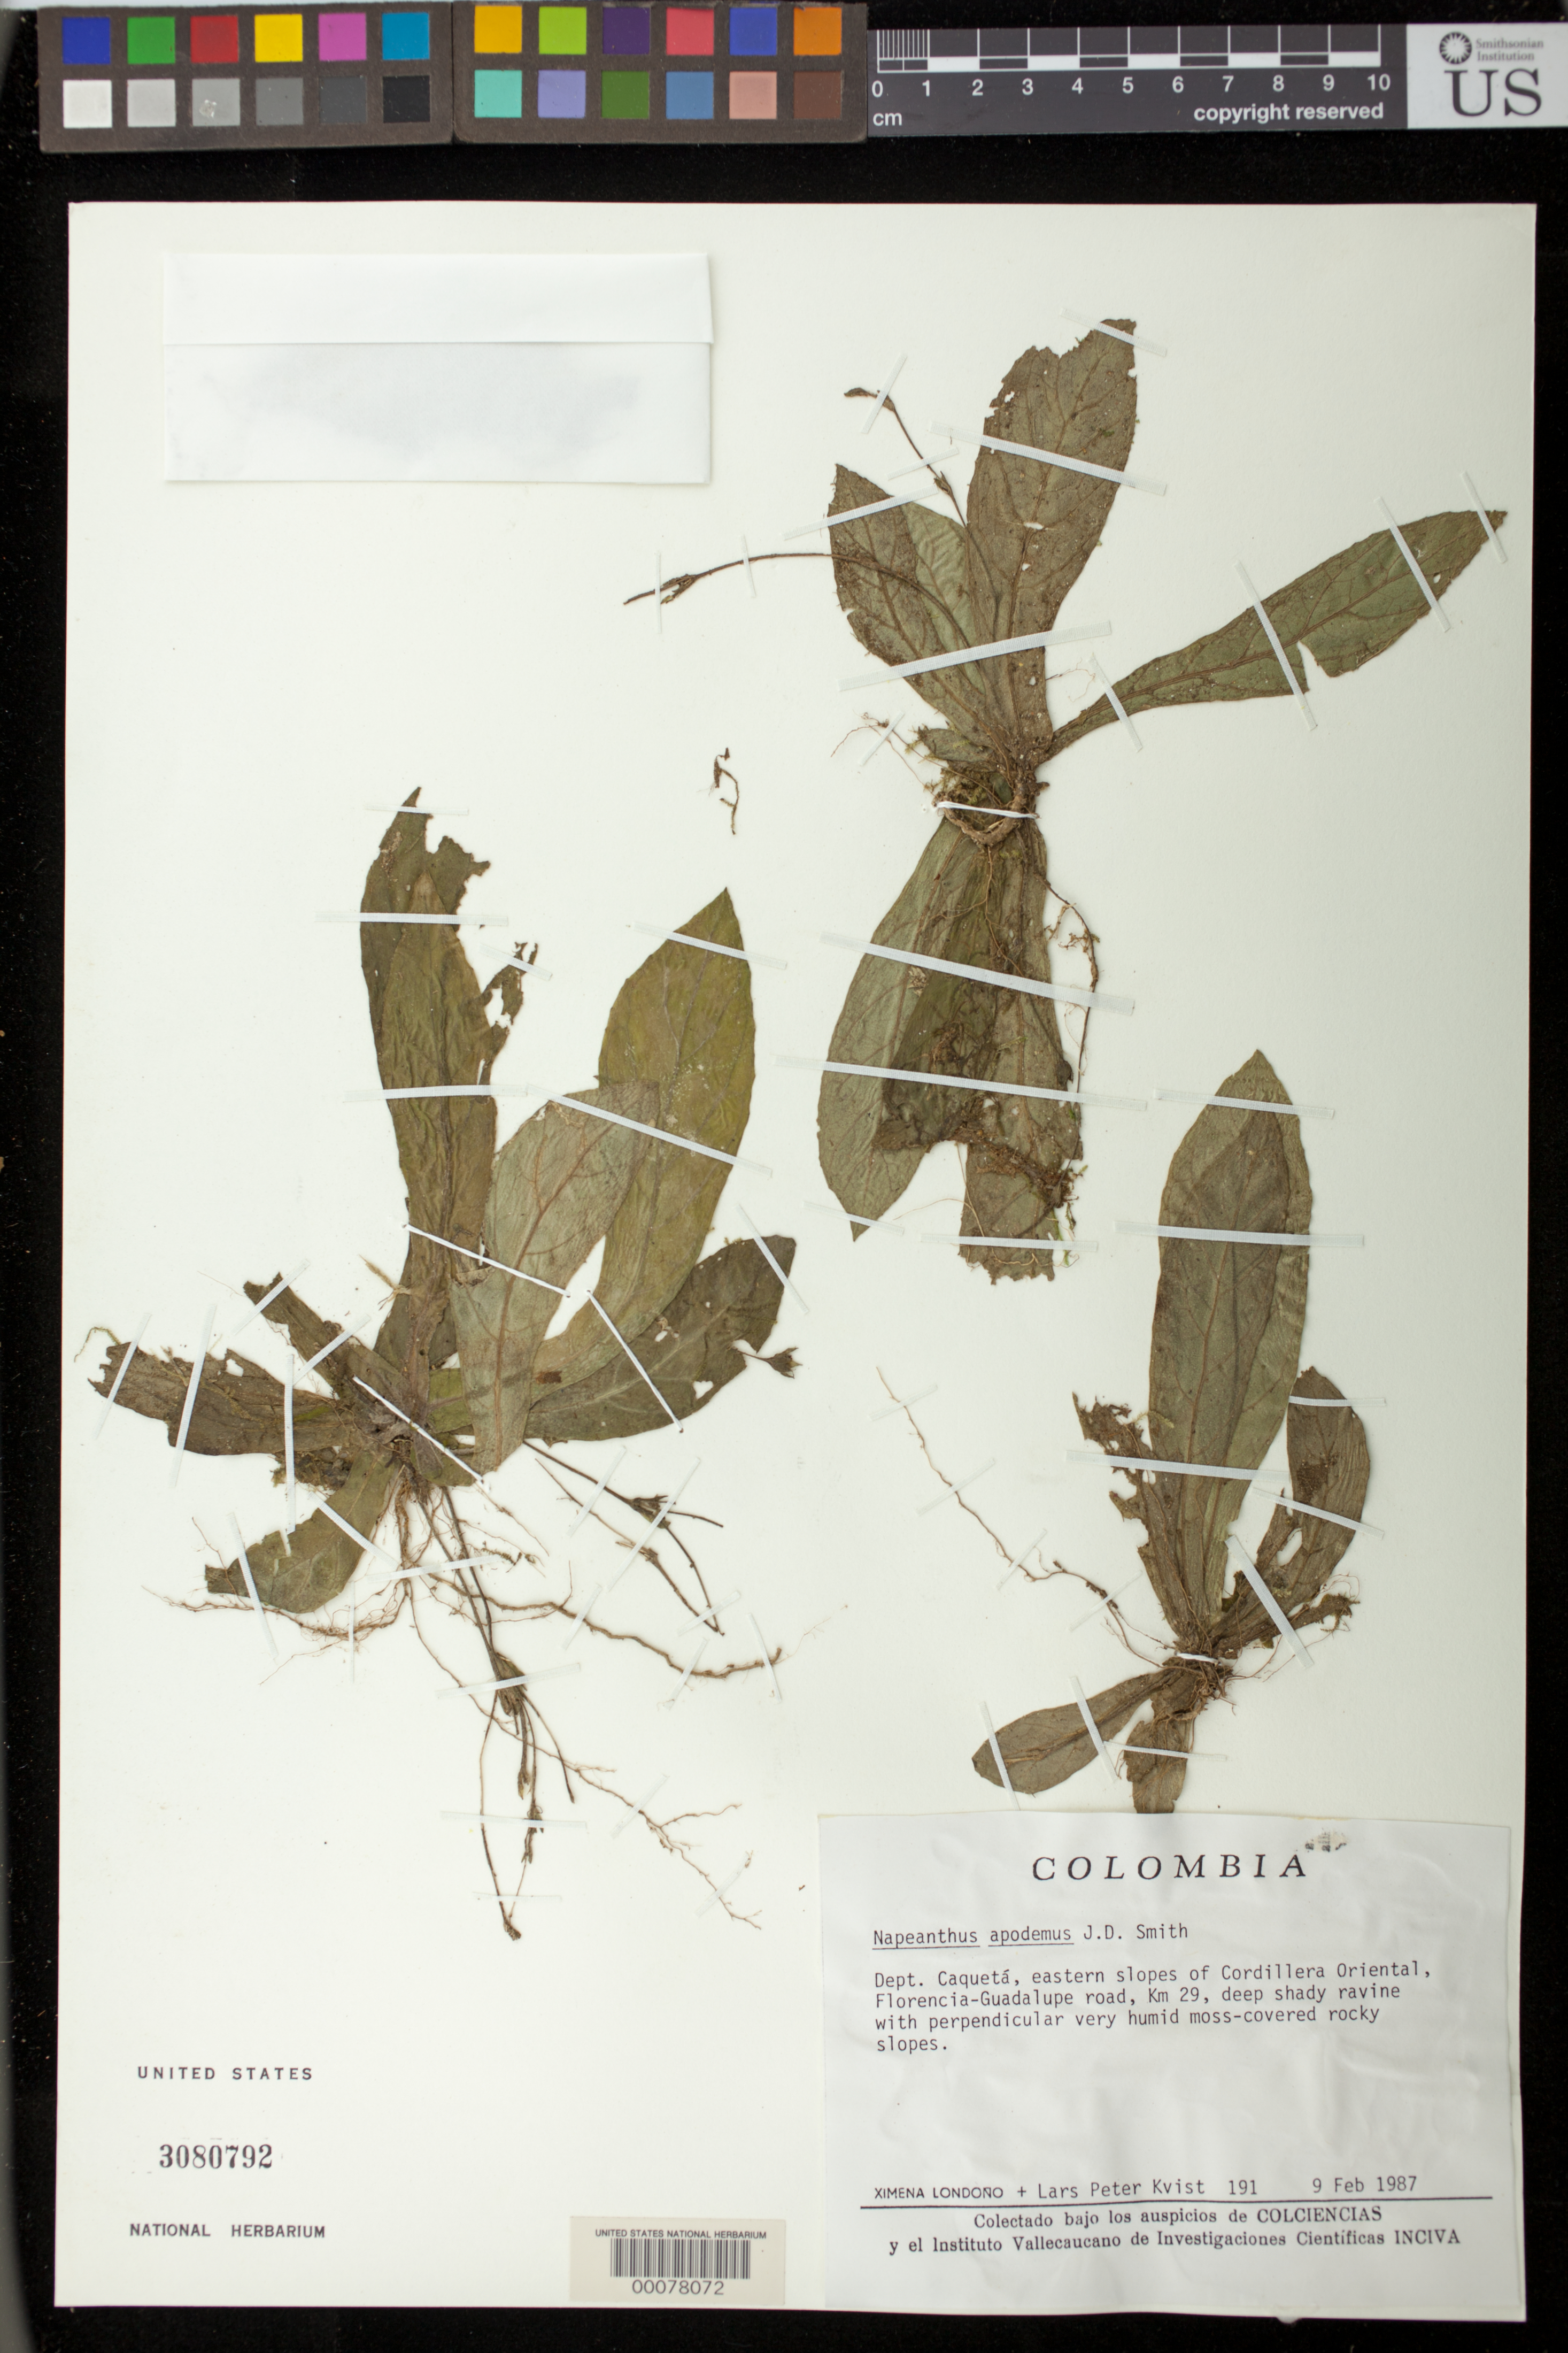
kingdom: Plantae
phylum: Tracheophyta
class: Magnoliopsida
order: Lamiales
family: Gesneriaceae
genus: Napeanthus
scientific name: Napeanthus apodemus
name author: Donn. Sm.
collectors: X. Londoño & L. P. Kvist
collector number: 191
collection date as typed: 09 Feb 1987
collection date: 1987-02-09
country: Colombia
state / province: Caquetá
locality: Eastern slopes of Cordillera Oriental, Florencia-Guadalupe road km 29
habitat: Deep shady ravine with perpendicular very humid moss-covered rocky slopes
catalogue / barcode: US 3080792